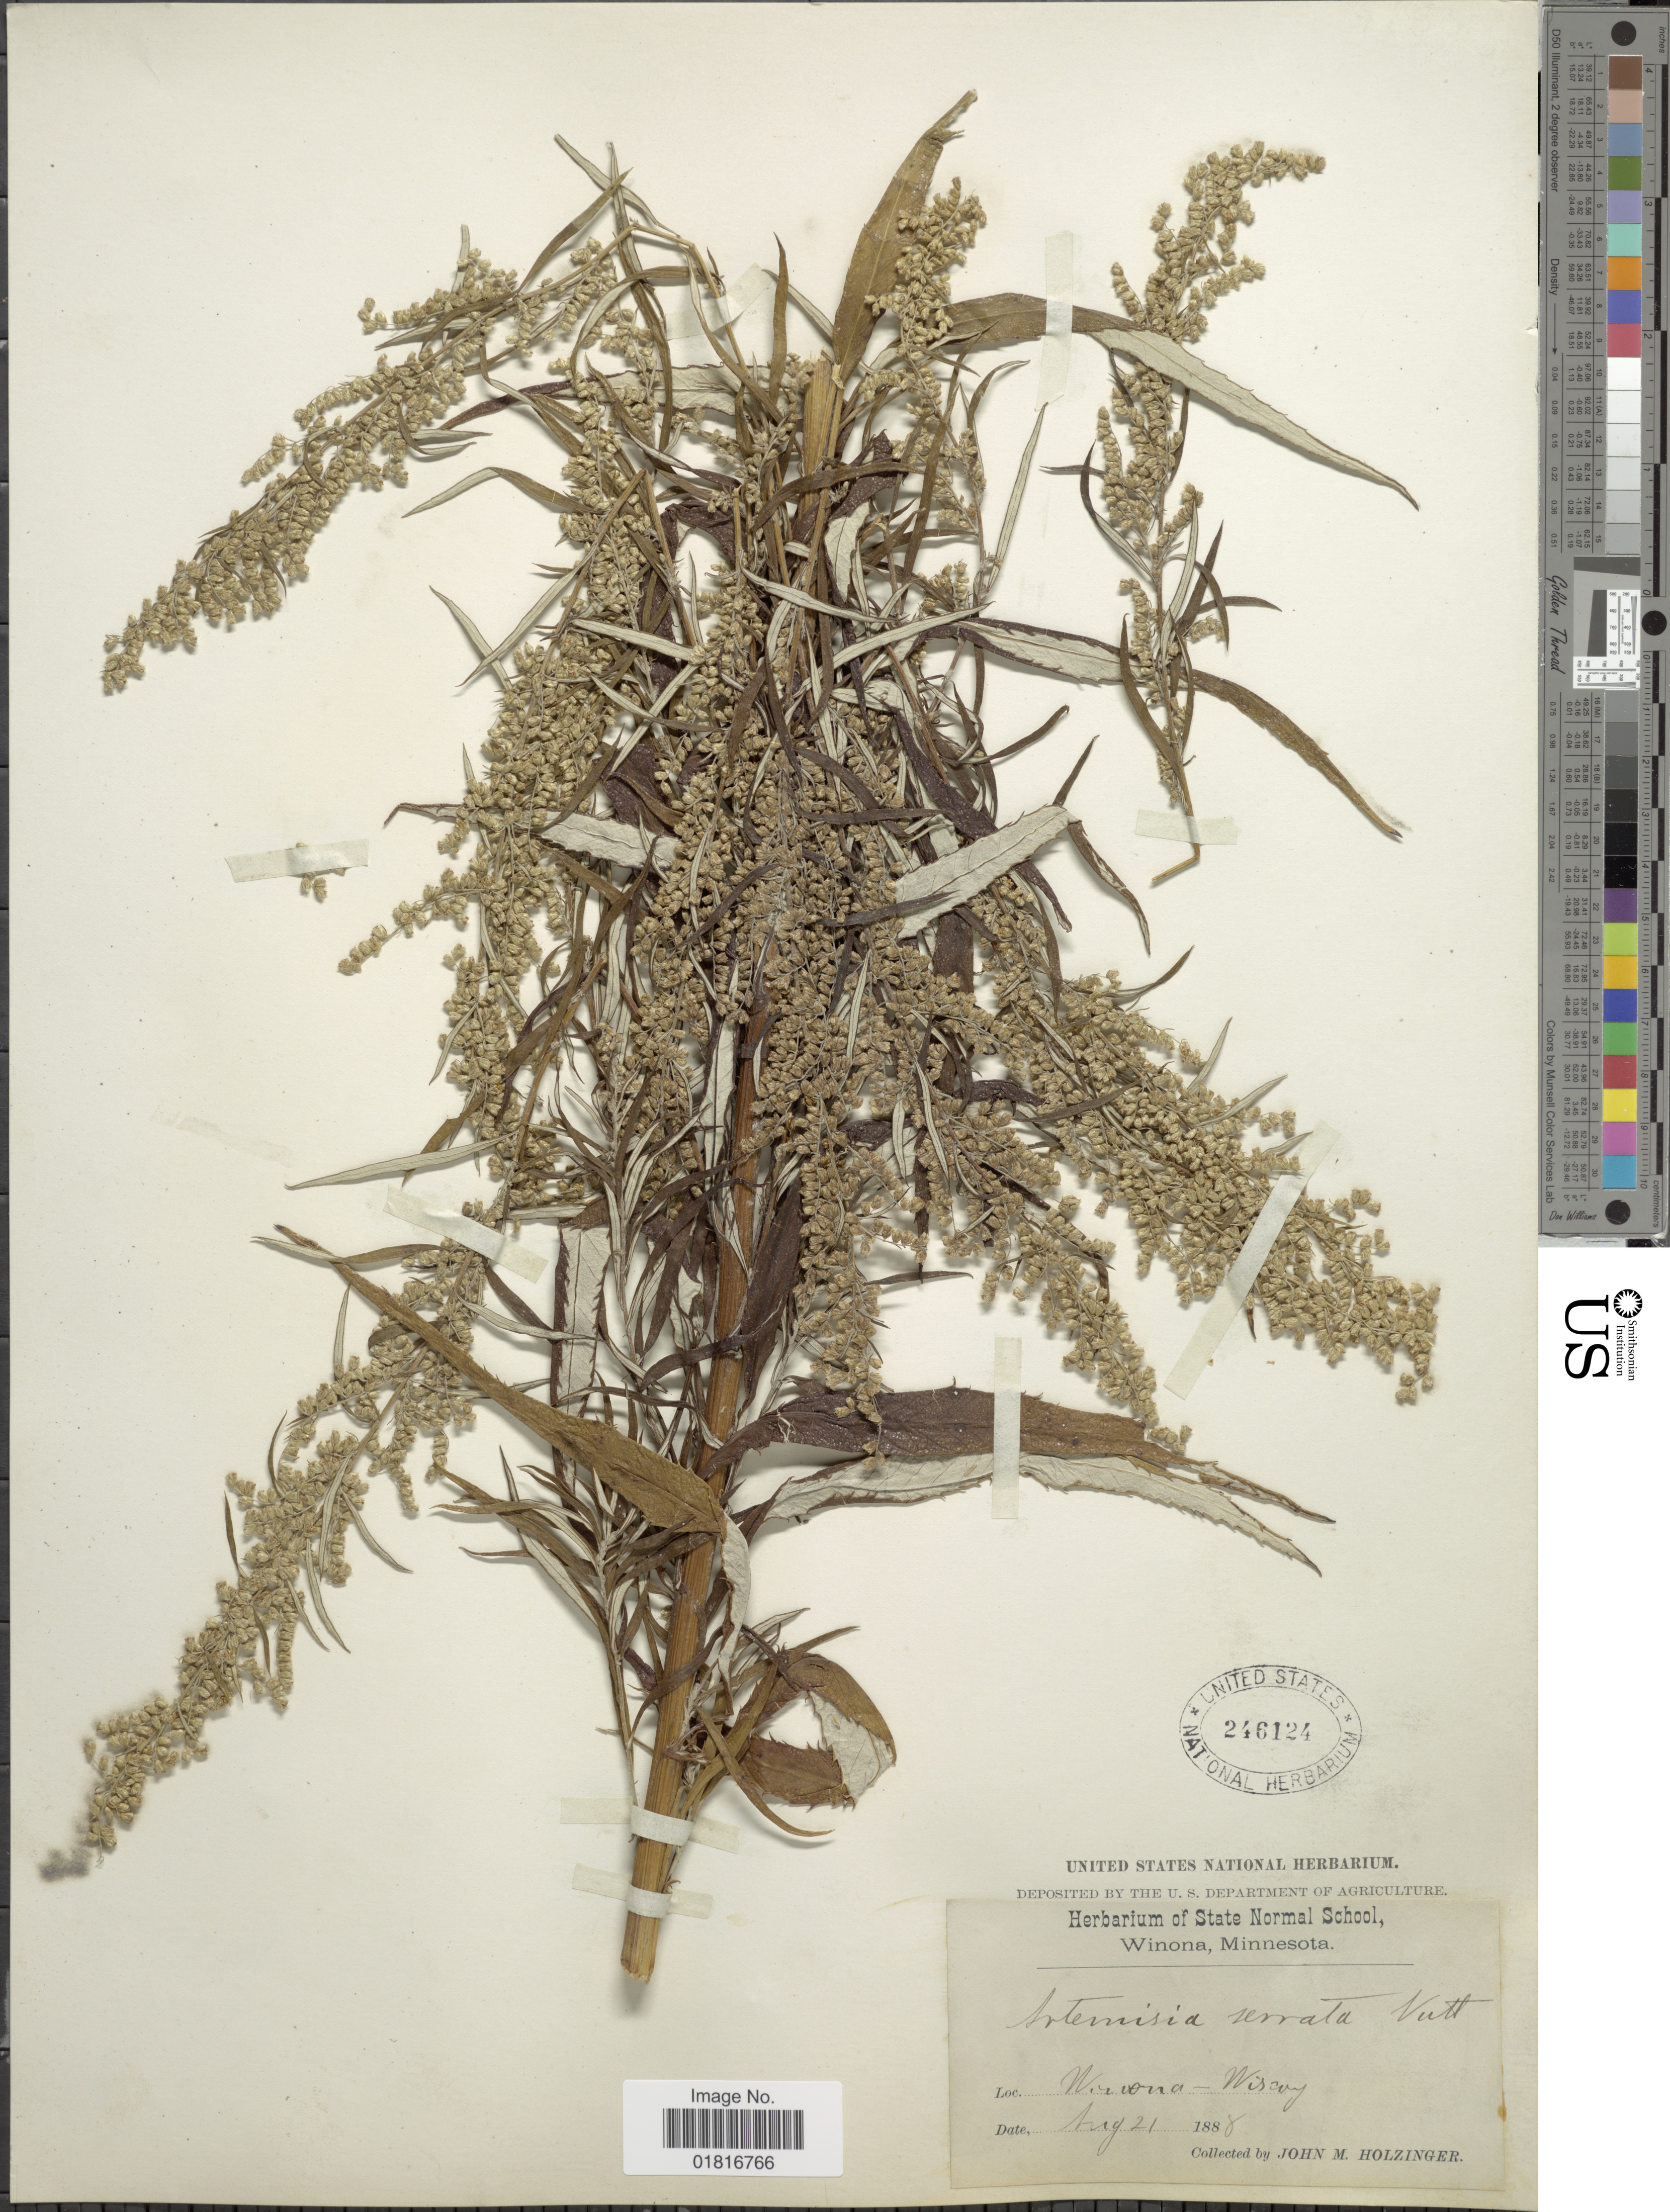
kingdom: Plantae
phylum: Tracheophyta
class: Magnoliopsida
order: Asterales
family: Asteraceae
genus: Artemisia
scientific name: Artemisia serrata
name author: Nutt.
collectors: J. M. Holzinger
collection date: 1888-08-21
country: United States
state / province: Minnesota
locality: Winona - Wiscoy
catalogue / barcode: US 246124